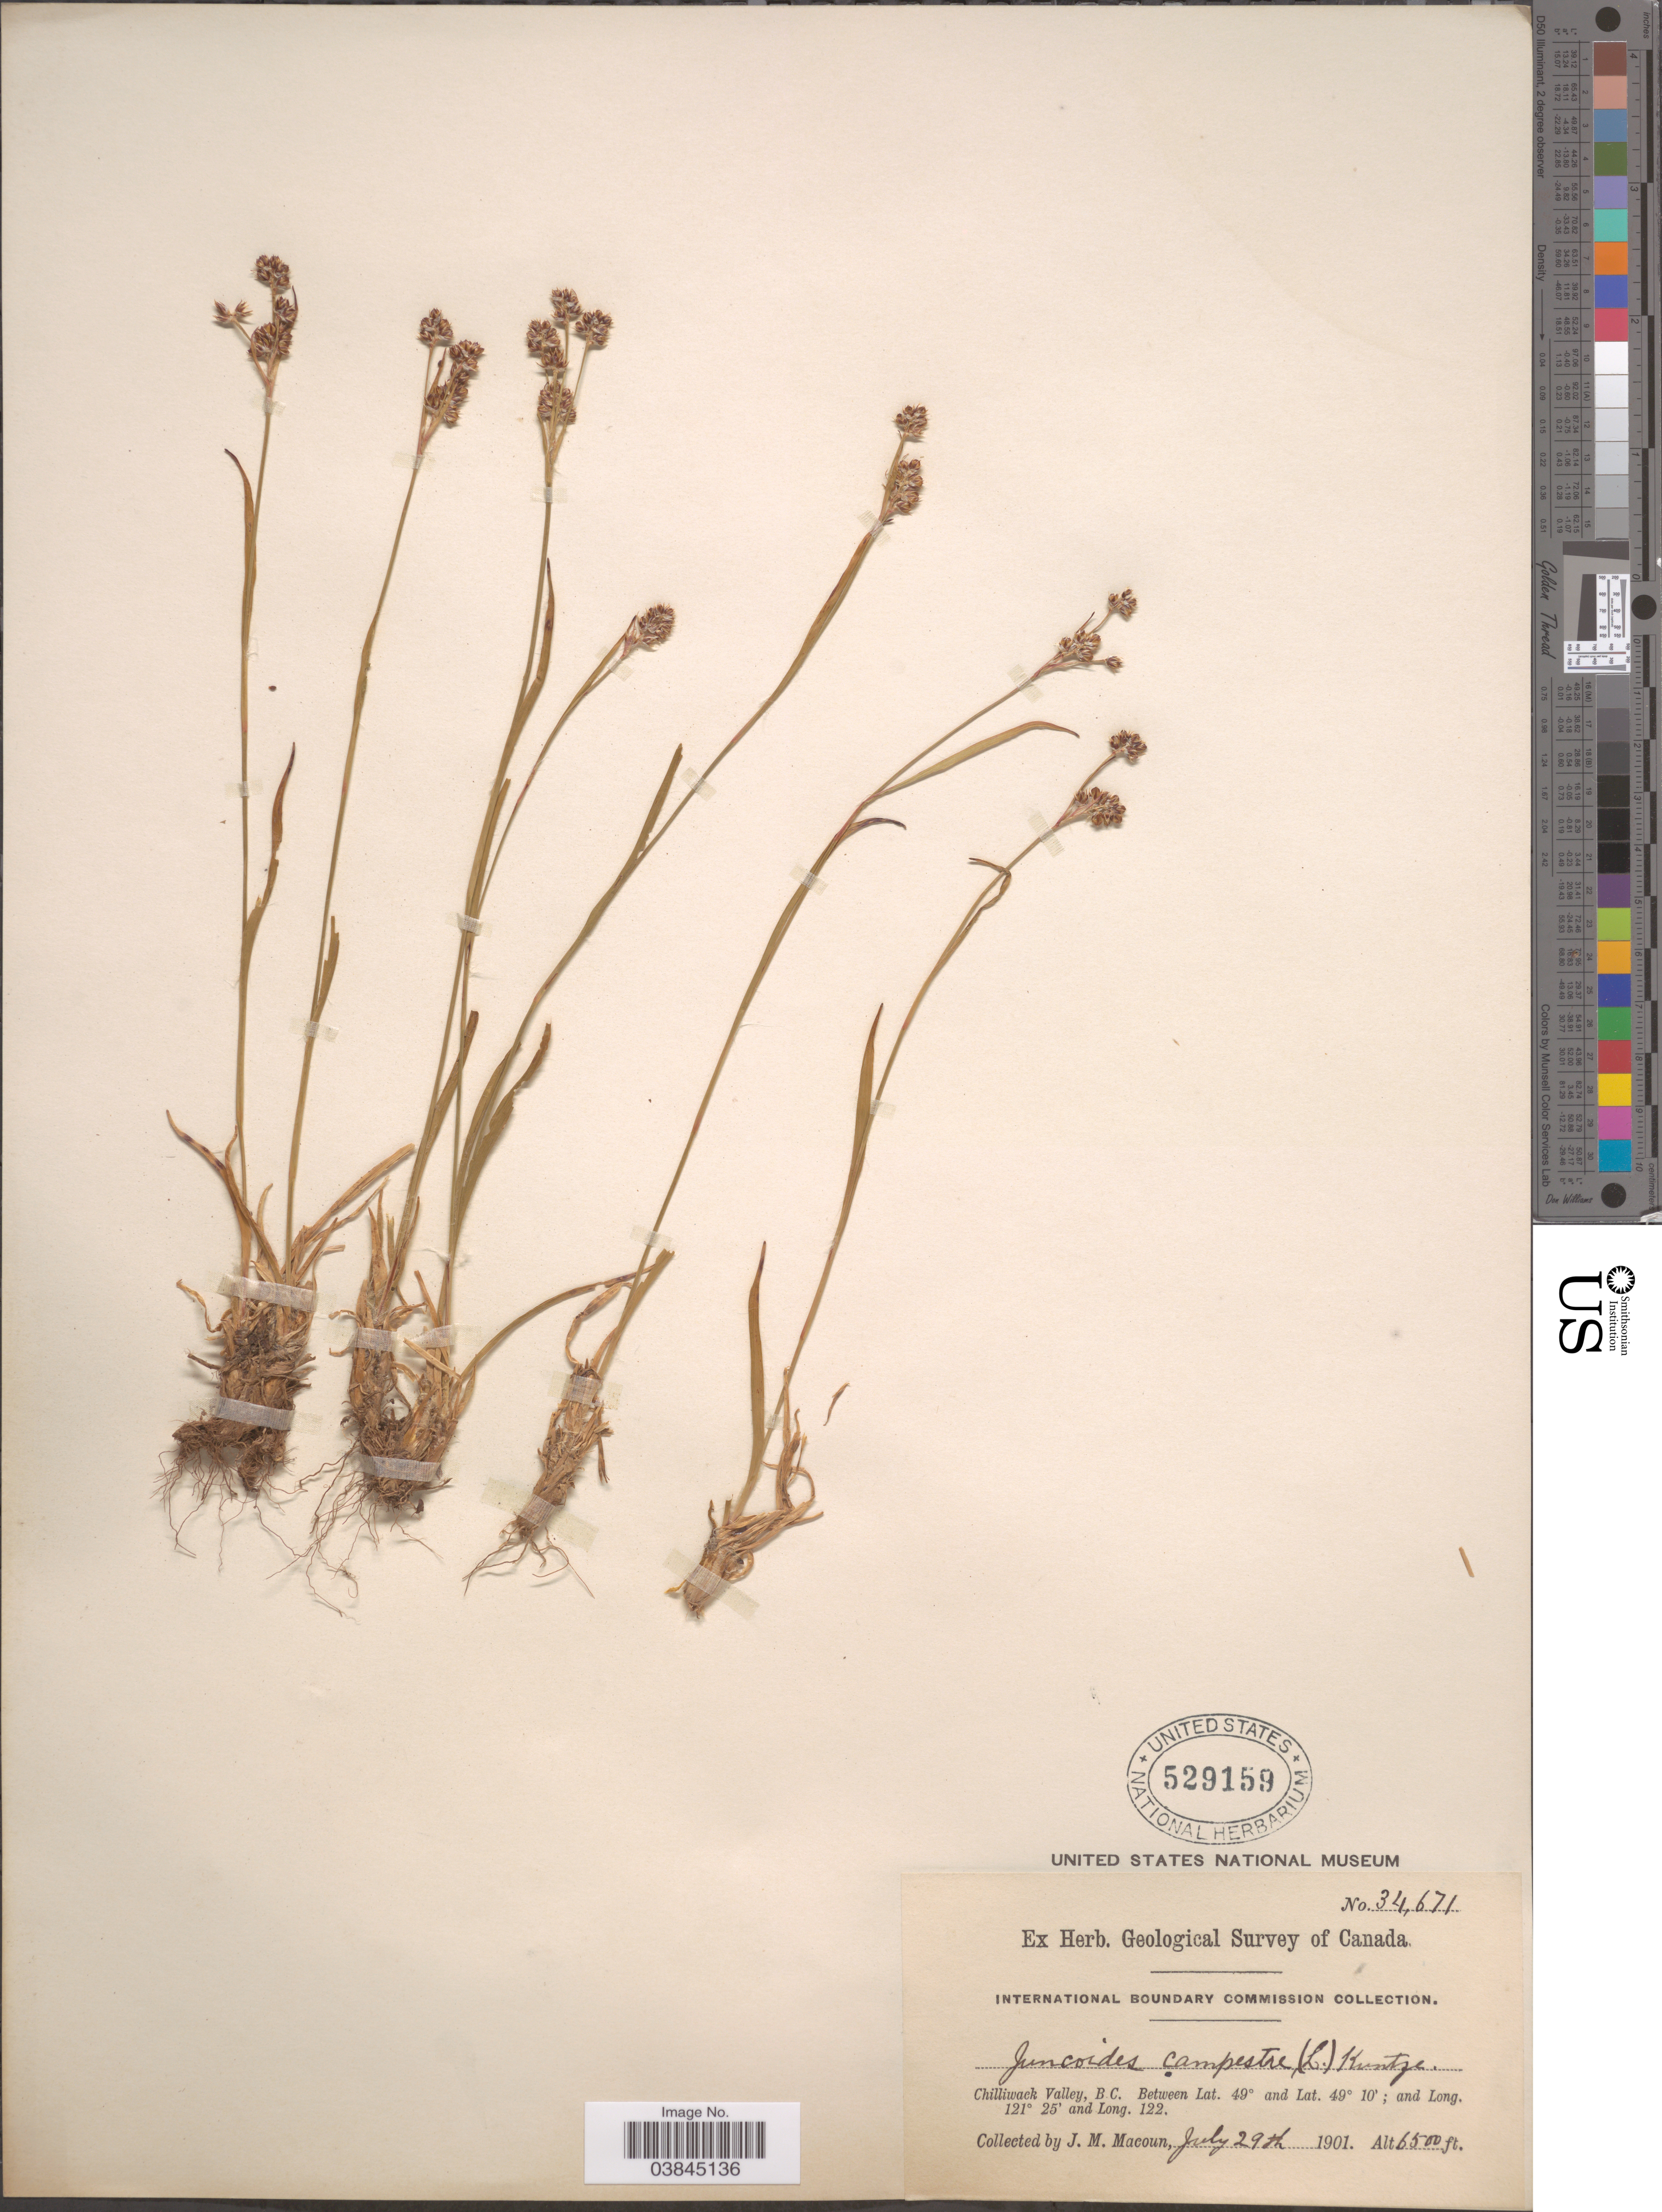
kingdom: Plantae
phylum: Tracheophyta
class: Liliopsida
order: Poales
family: Juncaceae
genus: Luzula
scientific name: Luzula campestris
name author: (L.) DC.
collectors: J. M. Macoun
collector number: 34671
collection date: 1901-07-29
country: Canada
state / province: British Columbia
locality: Chilliwack Valley.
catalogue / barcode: US 529159